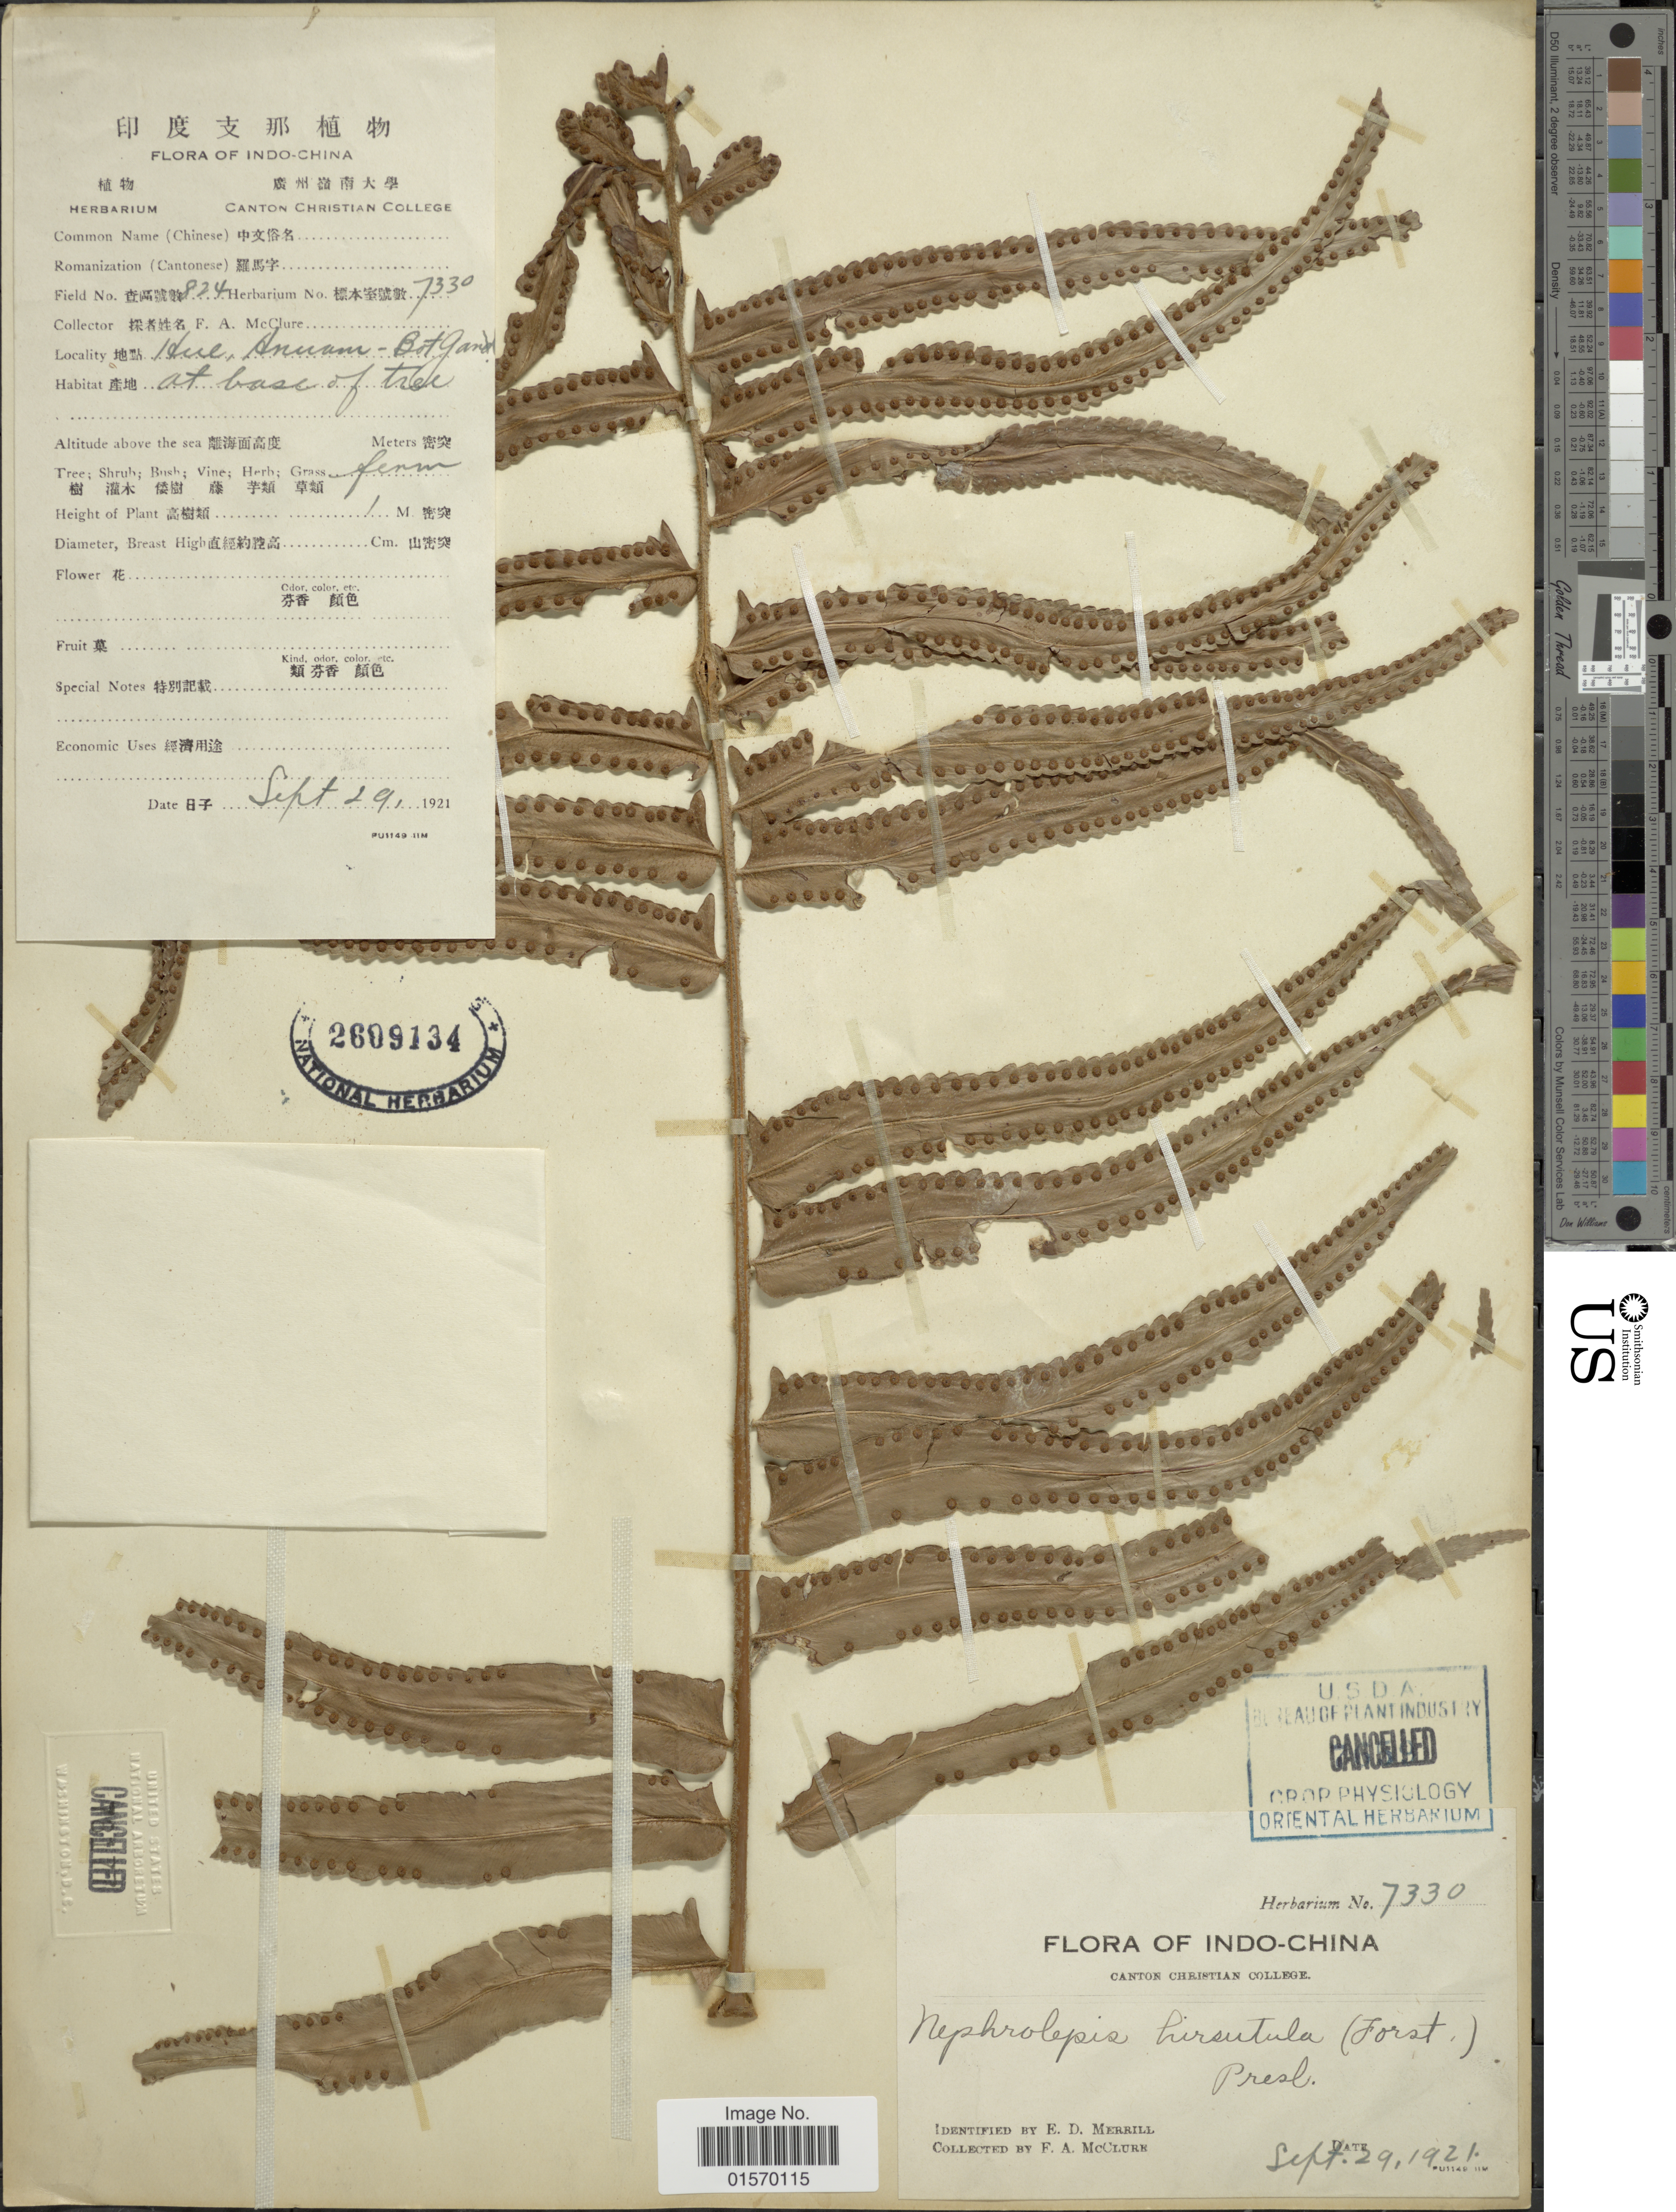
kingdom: Plantae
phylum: Tracheophyta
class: Polypodiopsida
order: Polypodiales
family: Nephrolepidaceae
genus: Nephrolepis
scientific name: Nephrolepis biserrata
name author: (Sw.) Schott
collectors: F. A. McClure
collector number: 824/7330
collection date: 1921-09-29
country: Vietnam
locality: Indo-China, Hue, Hnuam-Bot Gard [interpreted]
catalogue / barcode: US 2609134